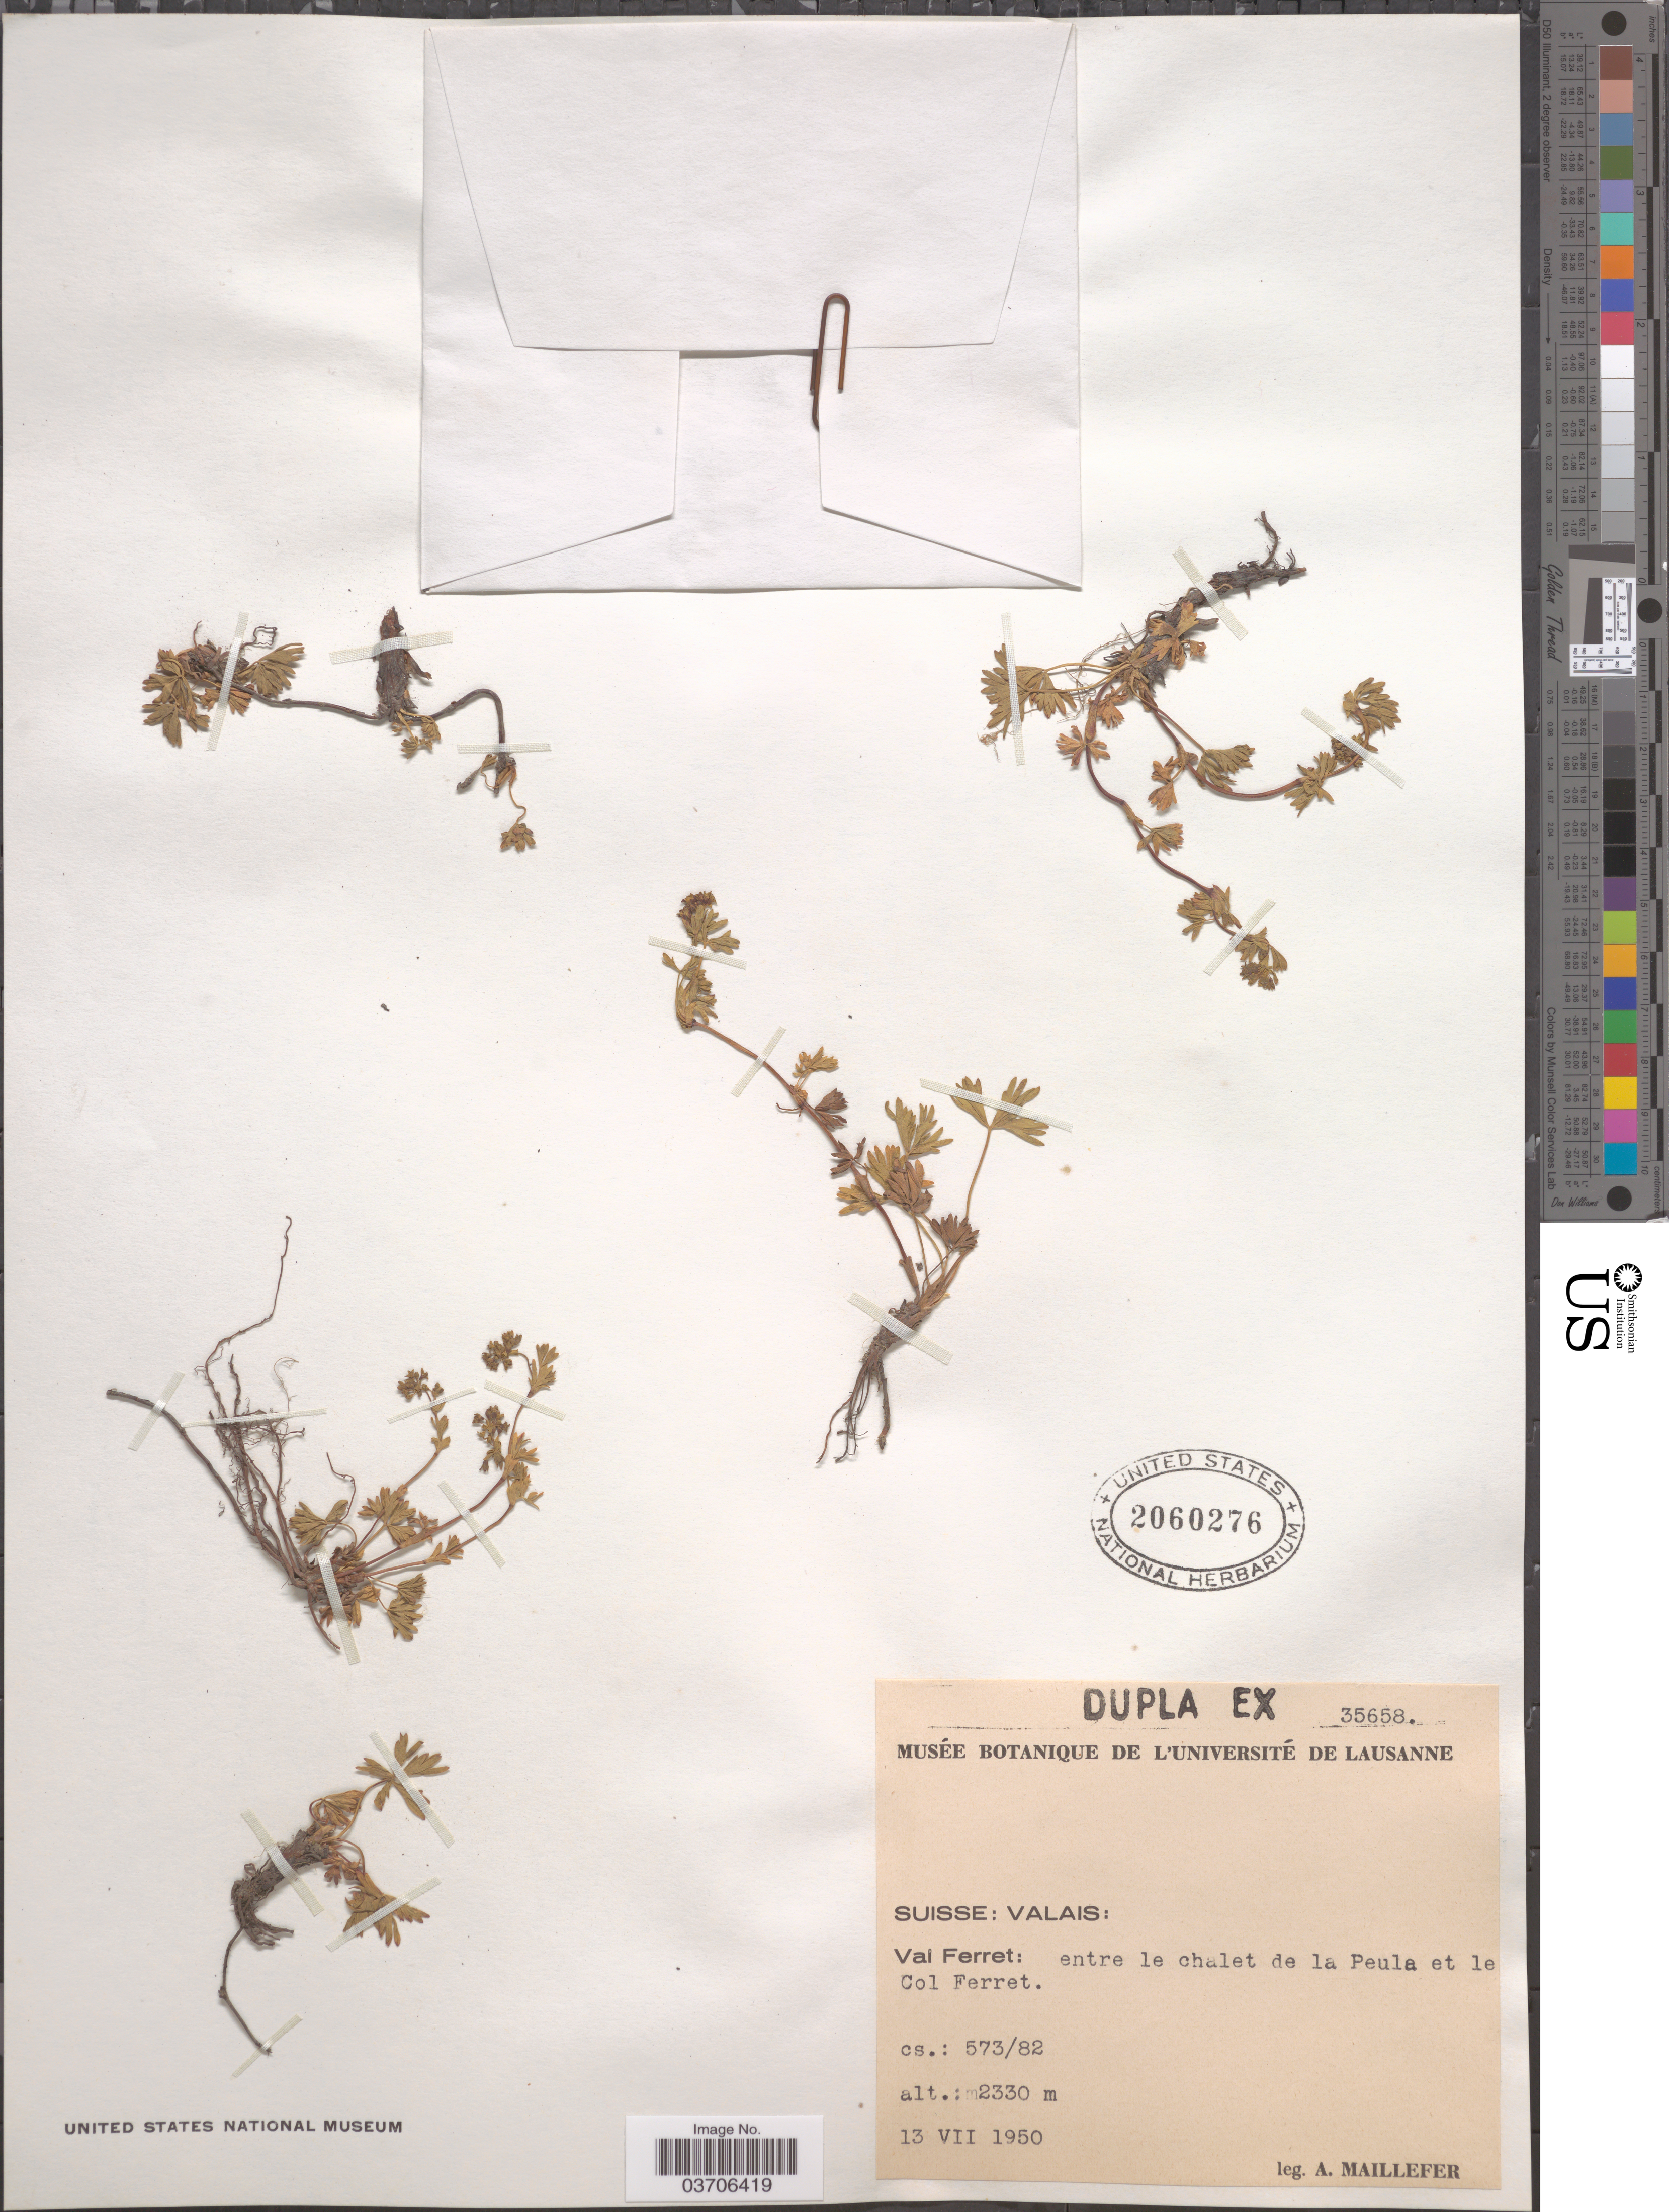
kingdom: Plantae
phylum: Tracheophyta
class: Magnoliopsida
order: Rosales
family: Rosaceae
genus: Alchemilla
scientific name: Alchemilla sp.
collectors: A. Maillefer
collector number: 35658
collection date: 1950-07-13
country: Switzerland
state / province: Valais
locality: Suisse: Val Ferret: entre le chalet de la Peula et le Col Ferret.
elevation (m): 2330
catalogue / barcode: US 2060276